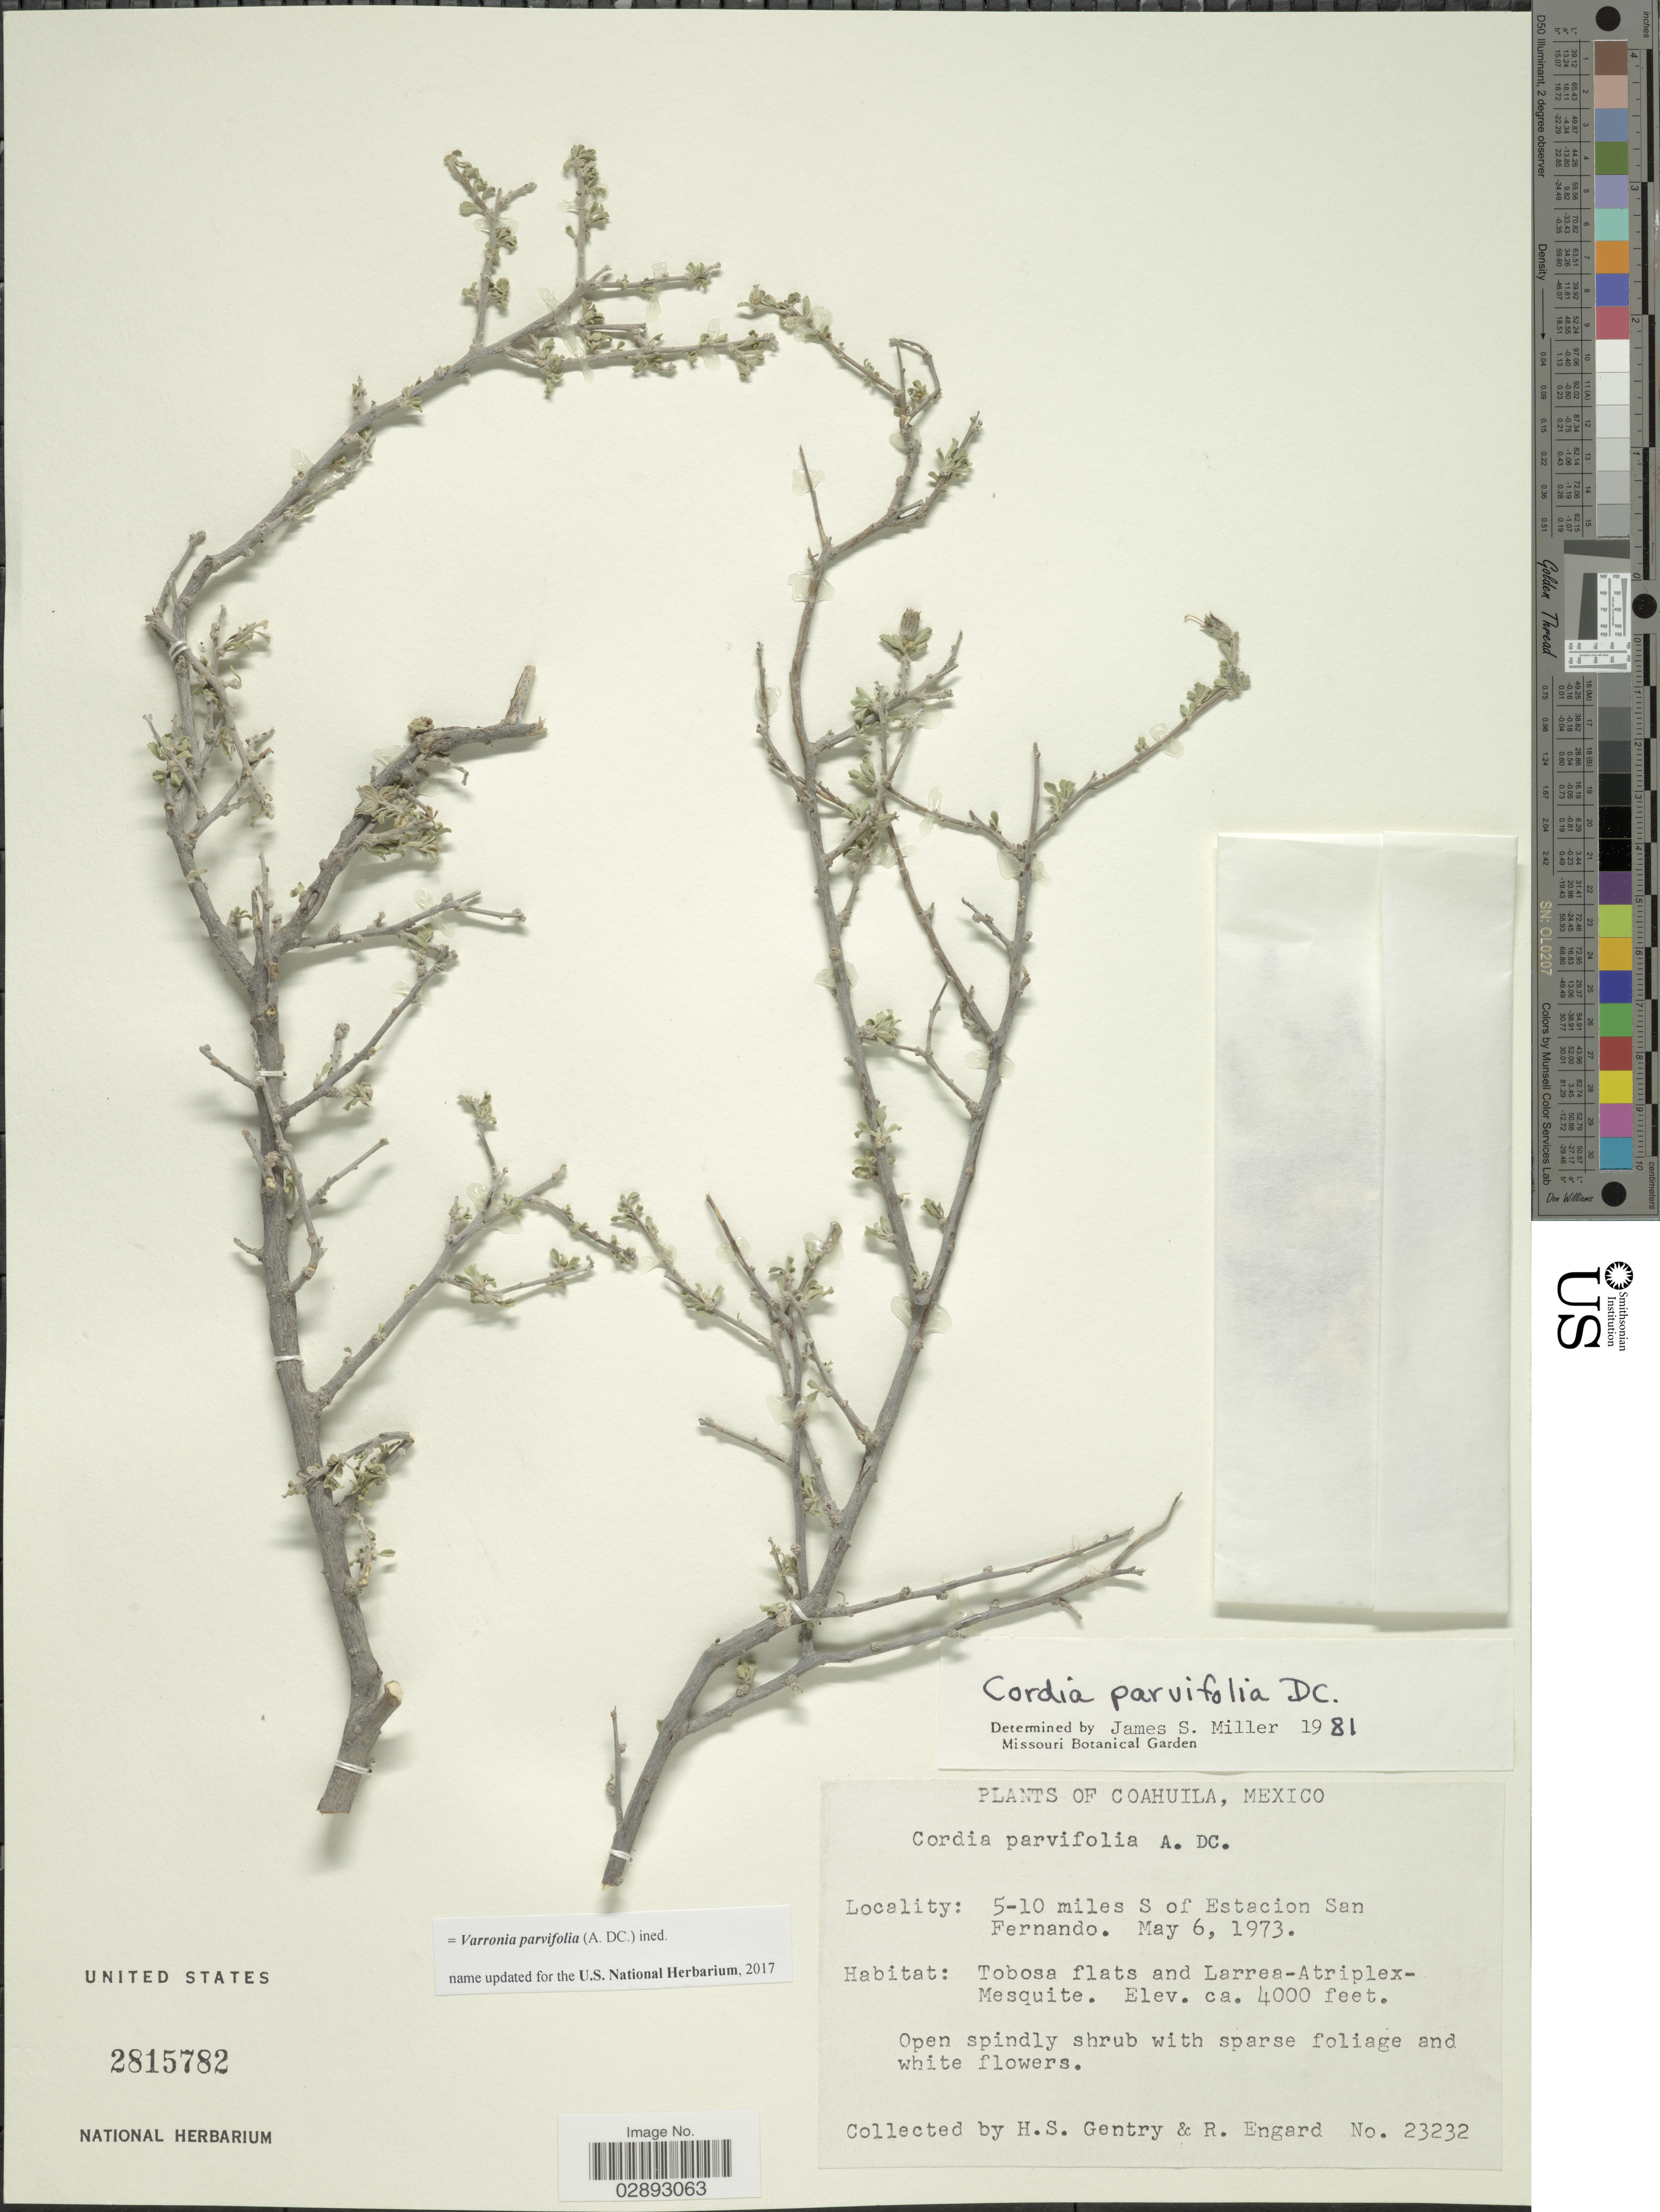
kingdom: Plantae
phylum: Tracheophyta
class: Magnoliopsida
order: Boraginales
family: Cordiaceae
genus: Varronia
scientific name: Varronia parvifolia (A. DC.) ined.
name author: (A. DC.)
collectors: H. S. Gentry & R. Engard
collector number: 23232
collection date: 1973-05-06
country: Mexico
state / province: Coahuila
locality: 5-10 miles S of Estacion San Fernando.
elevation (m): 1219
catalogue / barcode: US 2815782